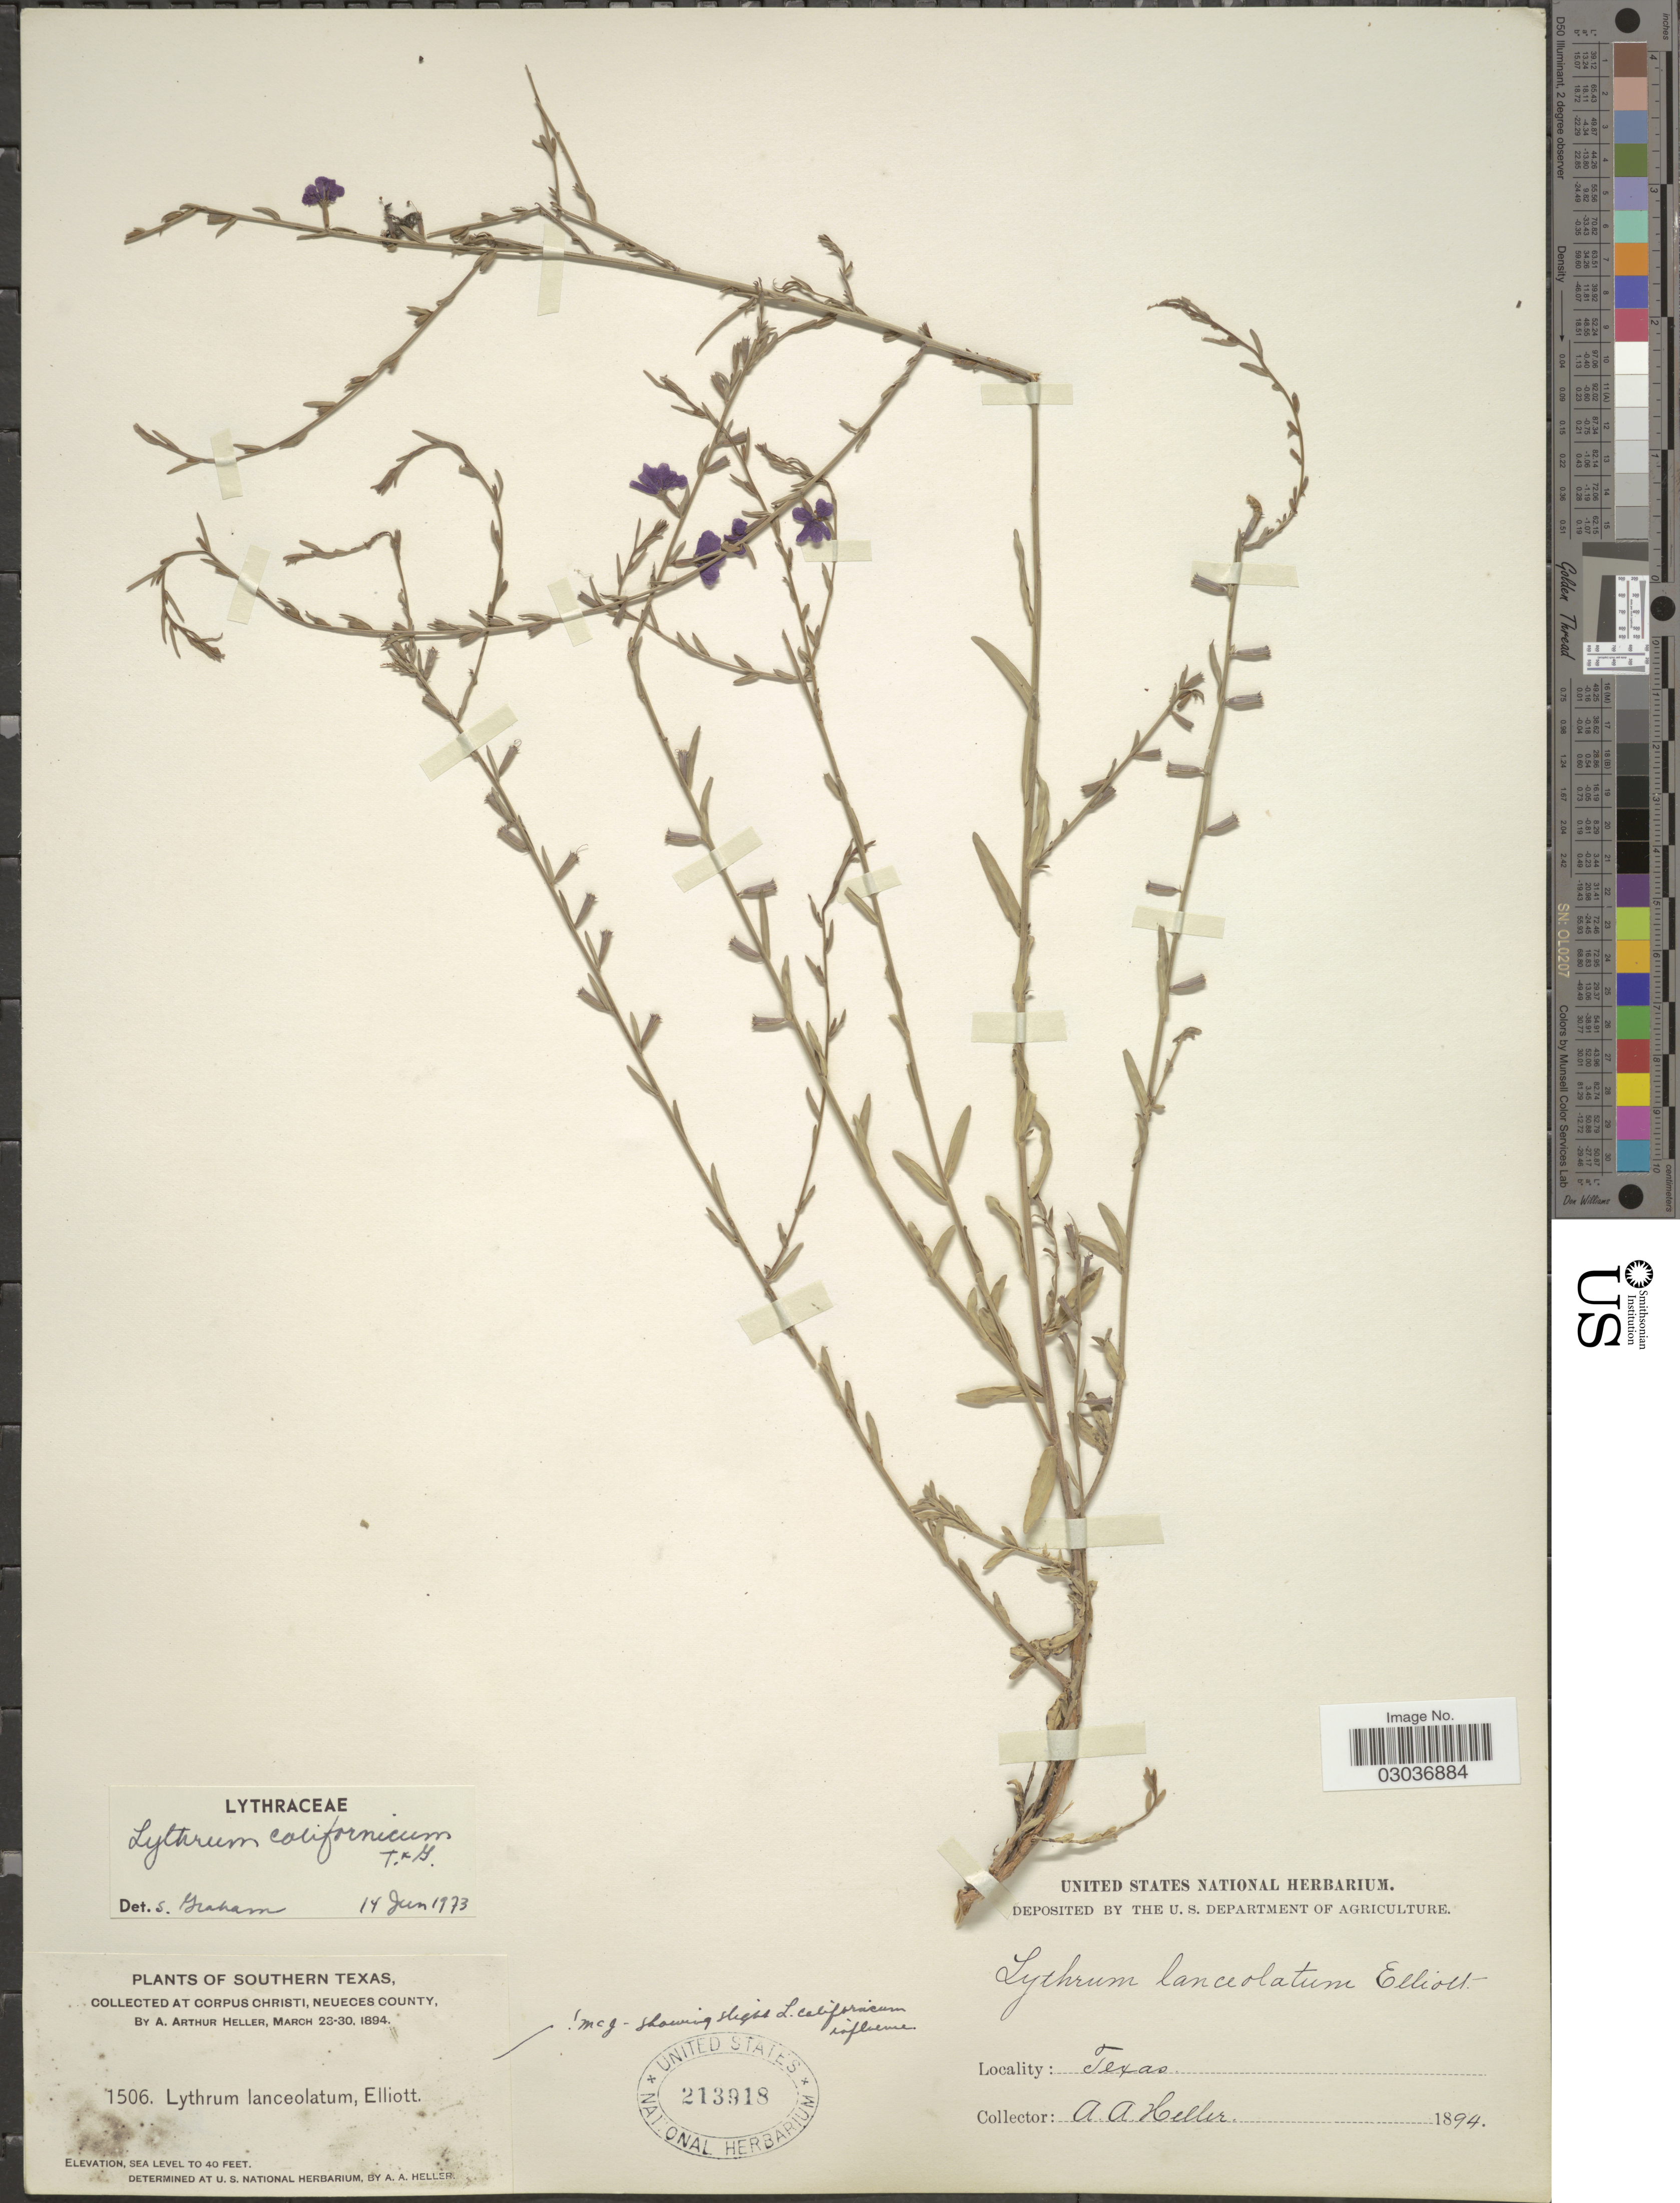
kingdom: Plantae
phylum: Tracheophyta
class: Magnoliopsida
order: Myrtales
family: Lythraceae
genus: Lythrum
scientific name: Lythrum californicum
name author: Torr. & A. Gray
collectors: A. A. Heller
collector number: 1506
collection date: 1894-03-23/1894-03-30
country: United States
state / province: Texas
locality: Southern Texas. Collected at Corpus Christi, Neueces County.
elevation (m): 0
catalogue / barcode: US 213918